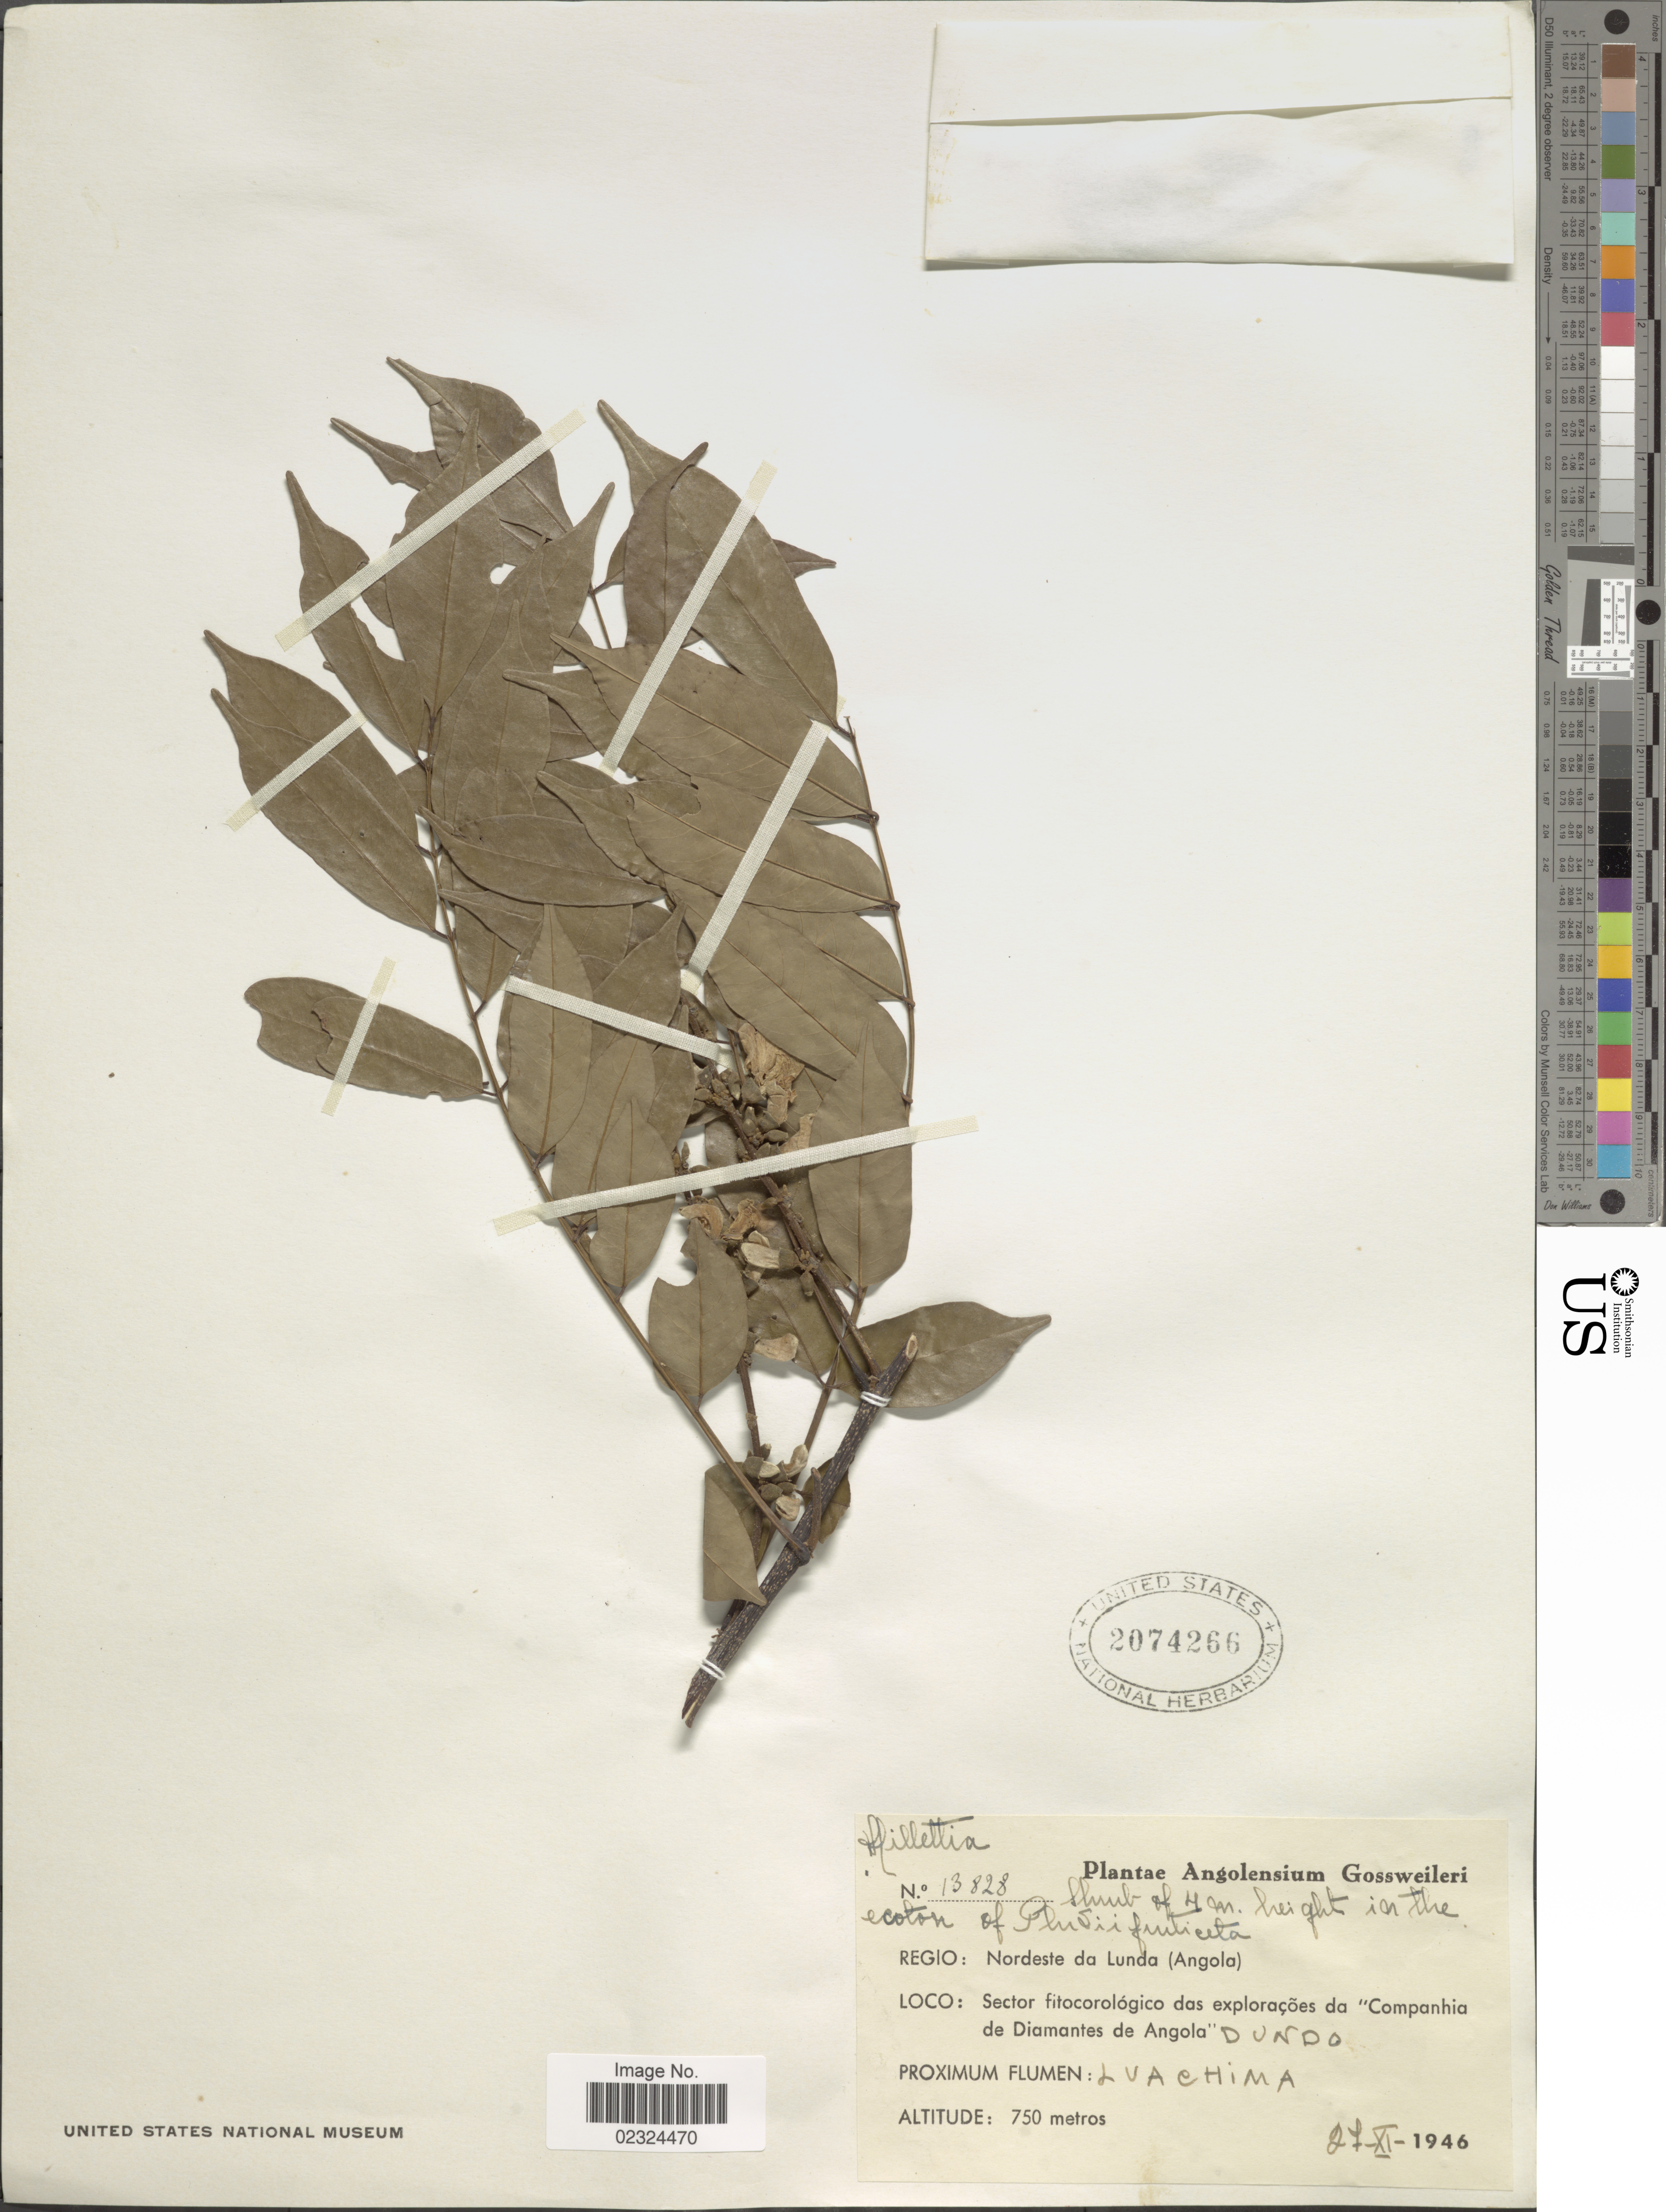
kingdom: Plantae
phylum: Tracheophyta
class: Magnoliopsida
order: Fabales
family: Fabaceae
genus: Millettia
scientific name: Millettia sp.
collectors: -. Gossweiler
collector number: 13828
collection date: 1946-11-27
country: Angola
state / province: Lunda Norte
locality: Nordeste da Lunda (Angola). Sector fitocorologico das exploracoes da "Compinhia de Diamentes de Angola"Dundo. Proximum Flumen: Luachima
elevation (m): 750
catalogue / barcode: US 2074266